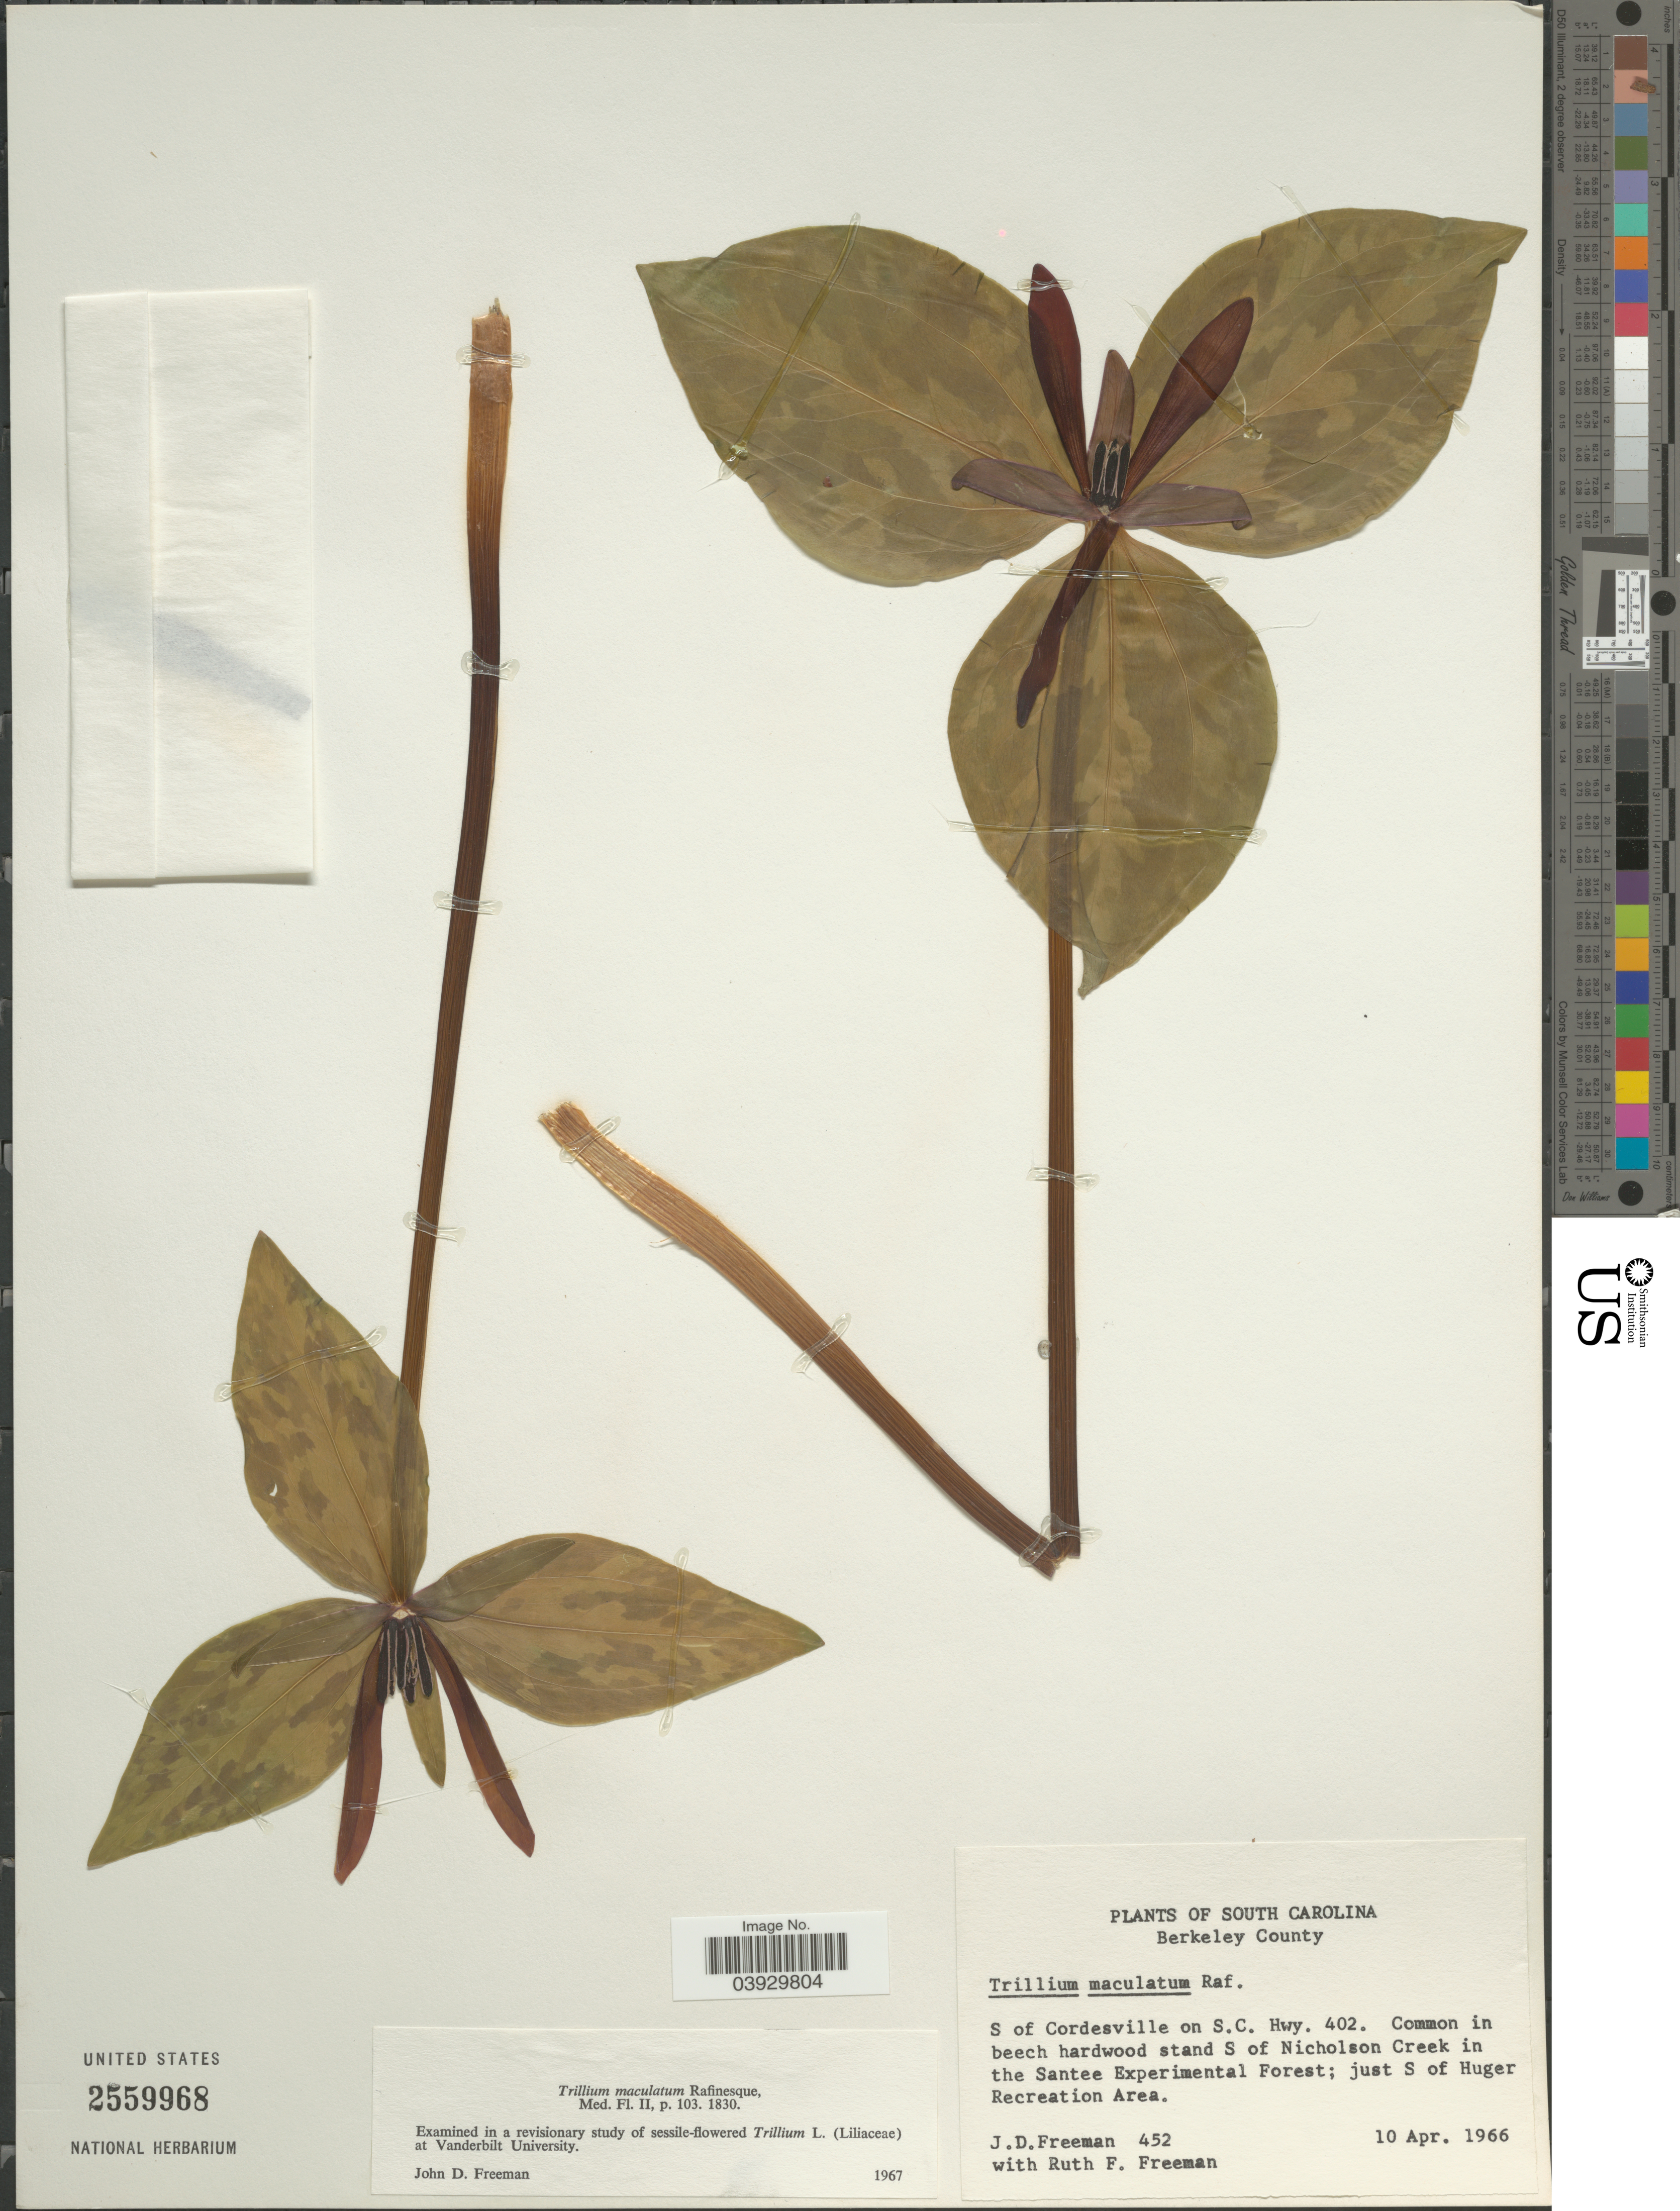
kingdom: Plantae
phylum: Tracheophyta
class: Liliopsida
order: Liliales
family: Melanthiaceae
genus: Trillium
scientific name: Trillium maculatum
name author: Raf.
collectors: J. Freeman & R. Freeman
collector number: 452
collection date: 1966-04-10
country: United States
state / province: South Carolina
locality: Berkeley County. S of Cordesville on S.C. Hwy. 402. Common in beech hardwood stand S of Nicholson Creek in the Santee Experimental Forest; just S of Huger Recreation Area.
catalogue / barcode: US 2559968